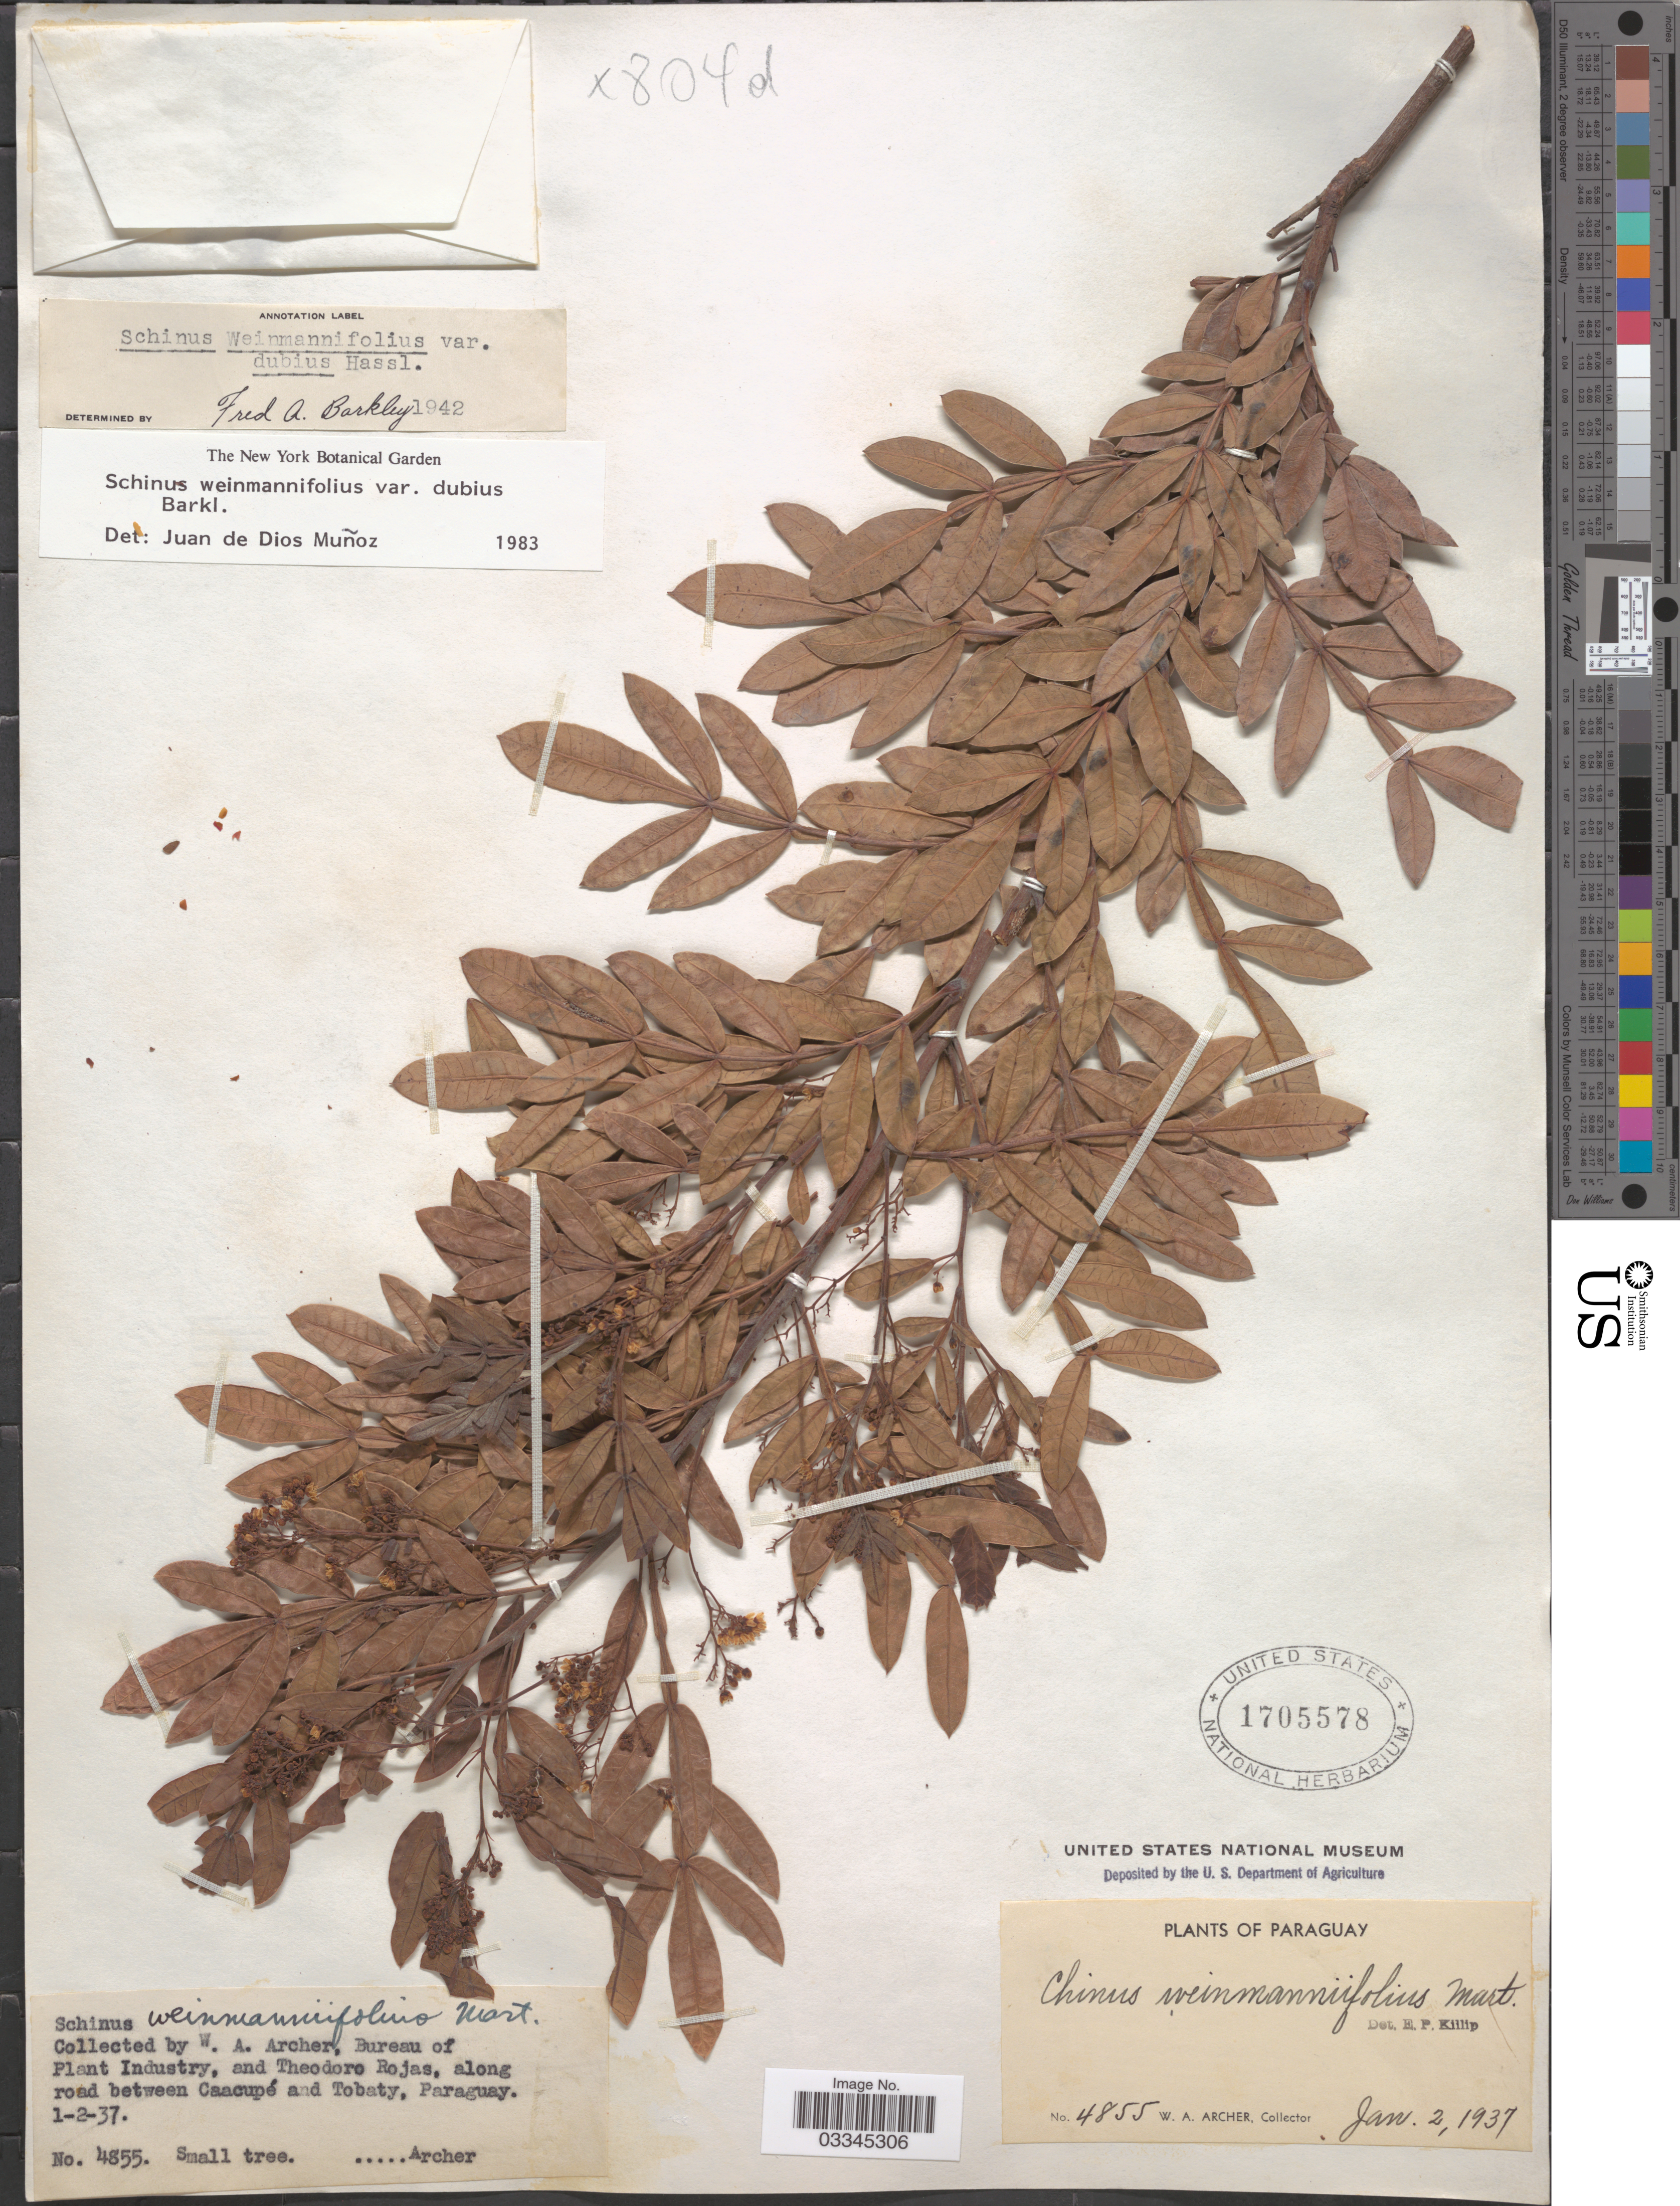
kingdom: Plantae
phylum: Tracheophyta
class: Magnoliopsida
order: Sapindales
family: Anacardiaceae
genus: Schinus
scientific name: Schinus weinmannifolia var. dubia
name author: F.A. Barkley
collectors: W. Archer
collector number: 4855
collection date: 1937-01-02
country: Paraguay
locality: Along road between Caacupé and Tobaty.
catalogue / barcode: US 1705578